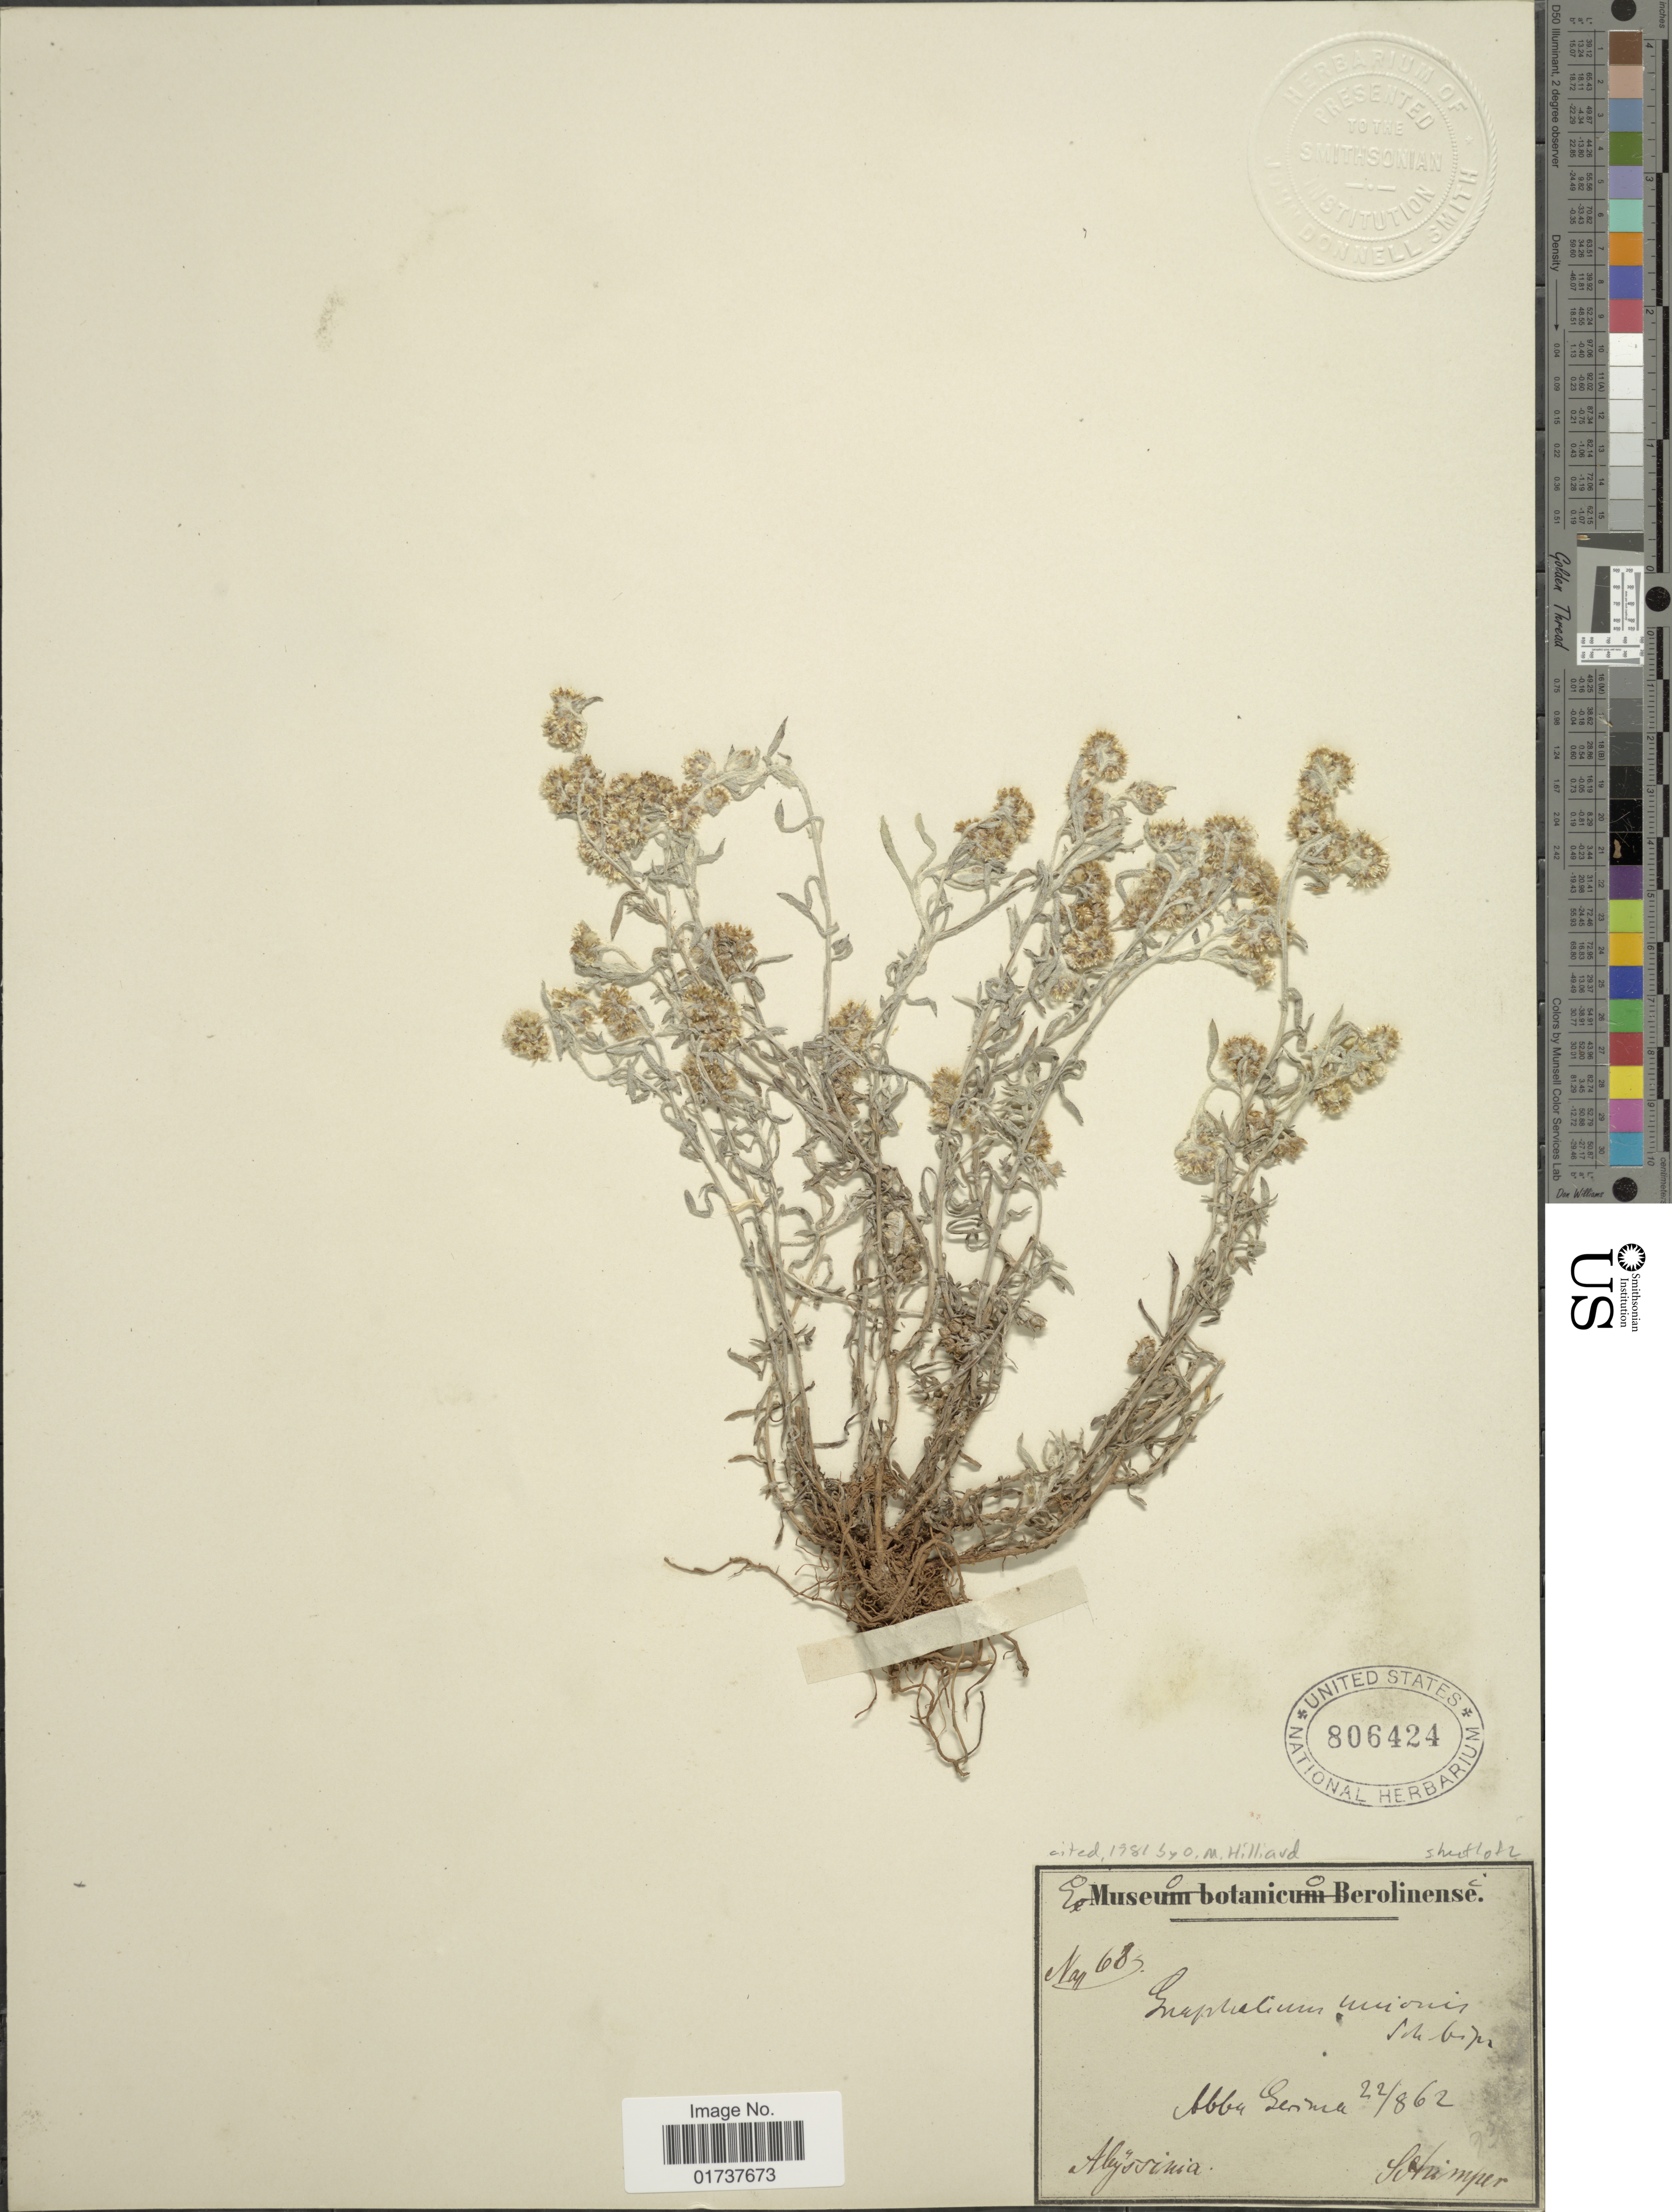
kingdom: Plantae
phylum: Tracheophyta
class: Magnoliopsida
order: Asterales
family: Asteraceae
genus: Gnaphalium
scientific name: Gnaphalium unionis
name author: Sch. Bip. ex Oliv. & Hiern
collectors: -. Schimper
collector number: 685*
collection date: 1862-02-02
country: Ethiopia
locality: Abyssimia, Abba Gerima.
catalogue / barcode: US 806424